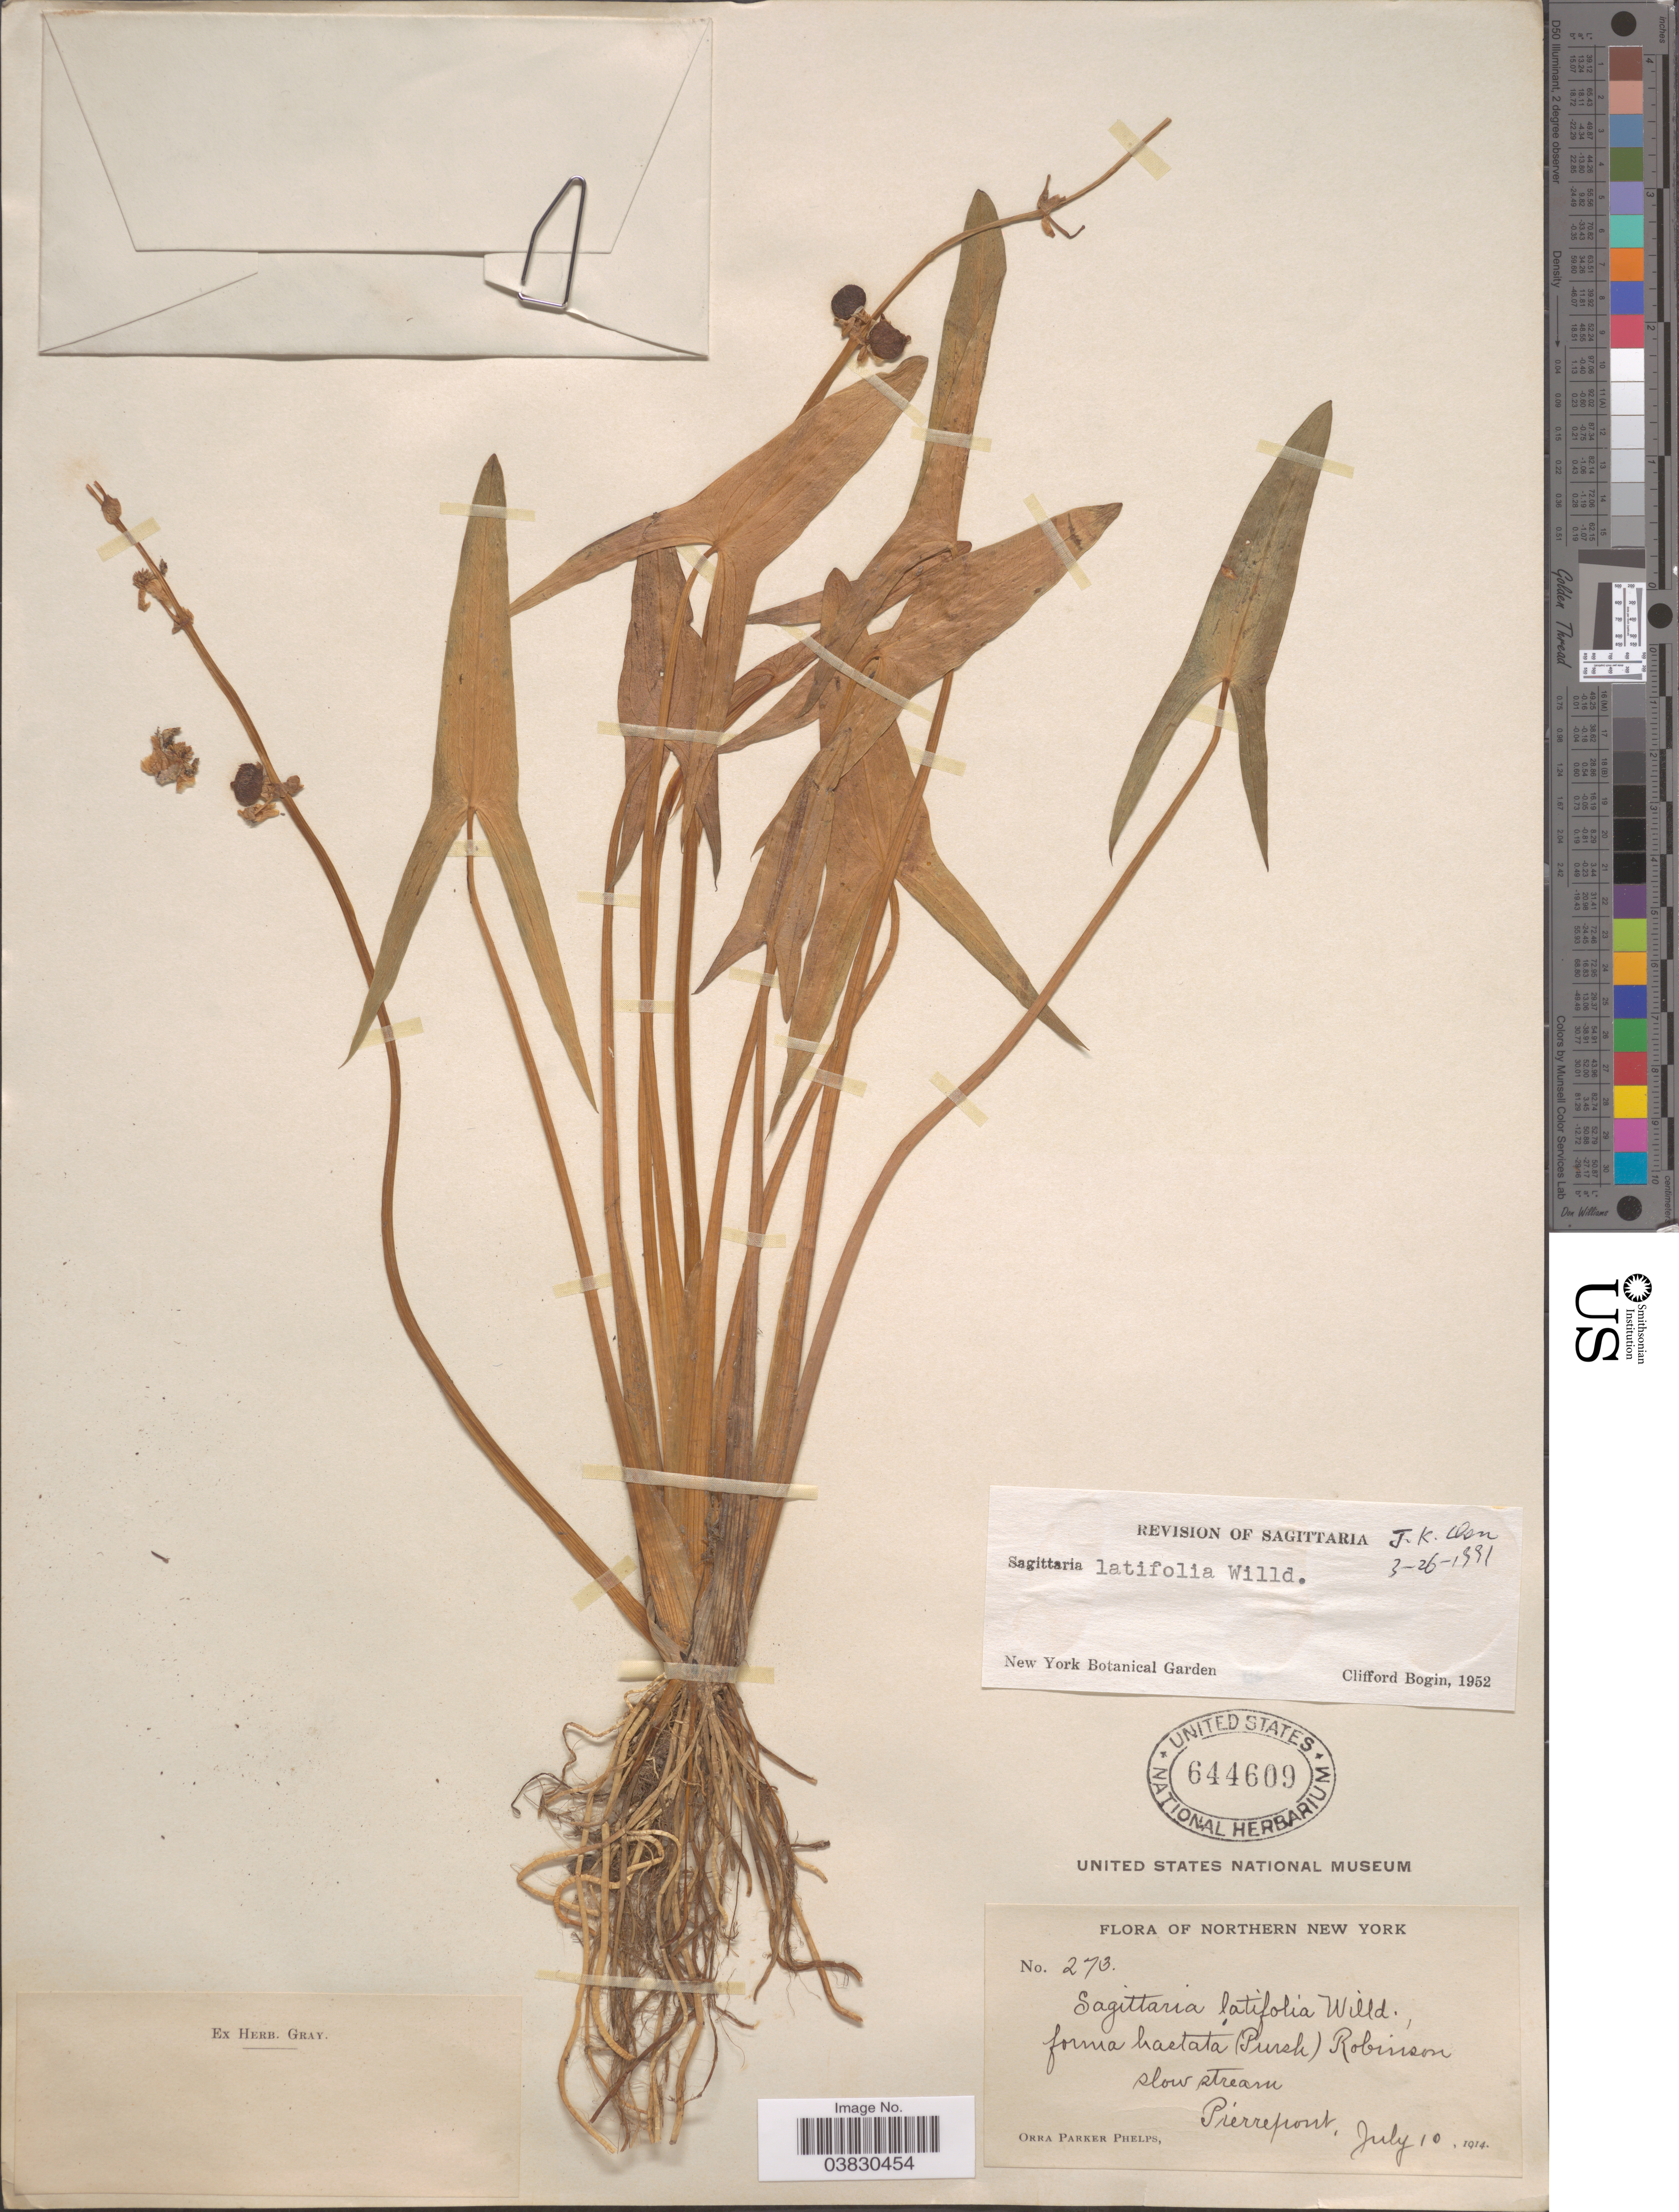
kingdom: Plantae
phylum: Tracheophyta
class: Liliopsida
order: Alismatales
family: Alismataceae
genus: Sagittaria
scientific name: Sagittaria latifolia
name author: Willd.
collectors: O. P. Phelps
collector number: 273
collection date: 1914-07-10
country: United States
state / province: New York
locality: Northern New York. Pierrepont.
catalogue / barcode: US 644609